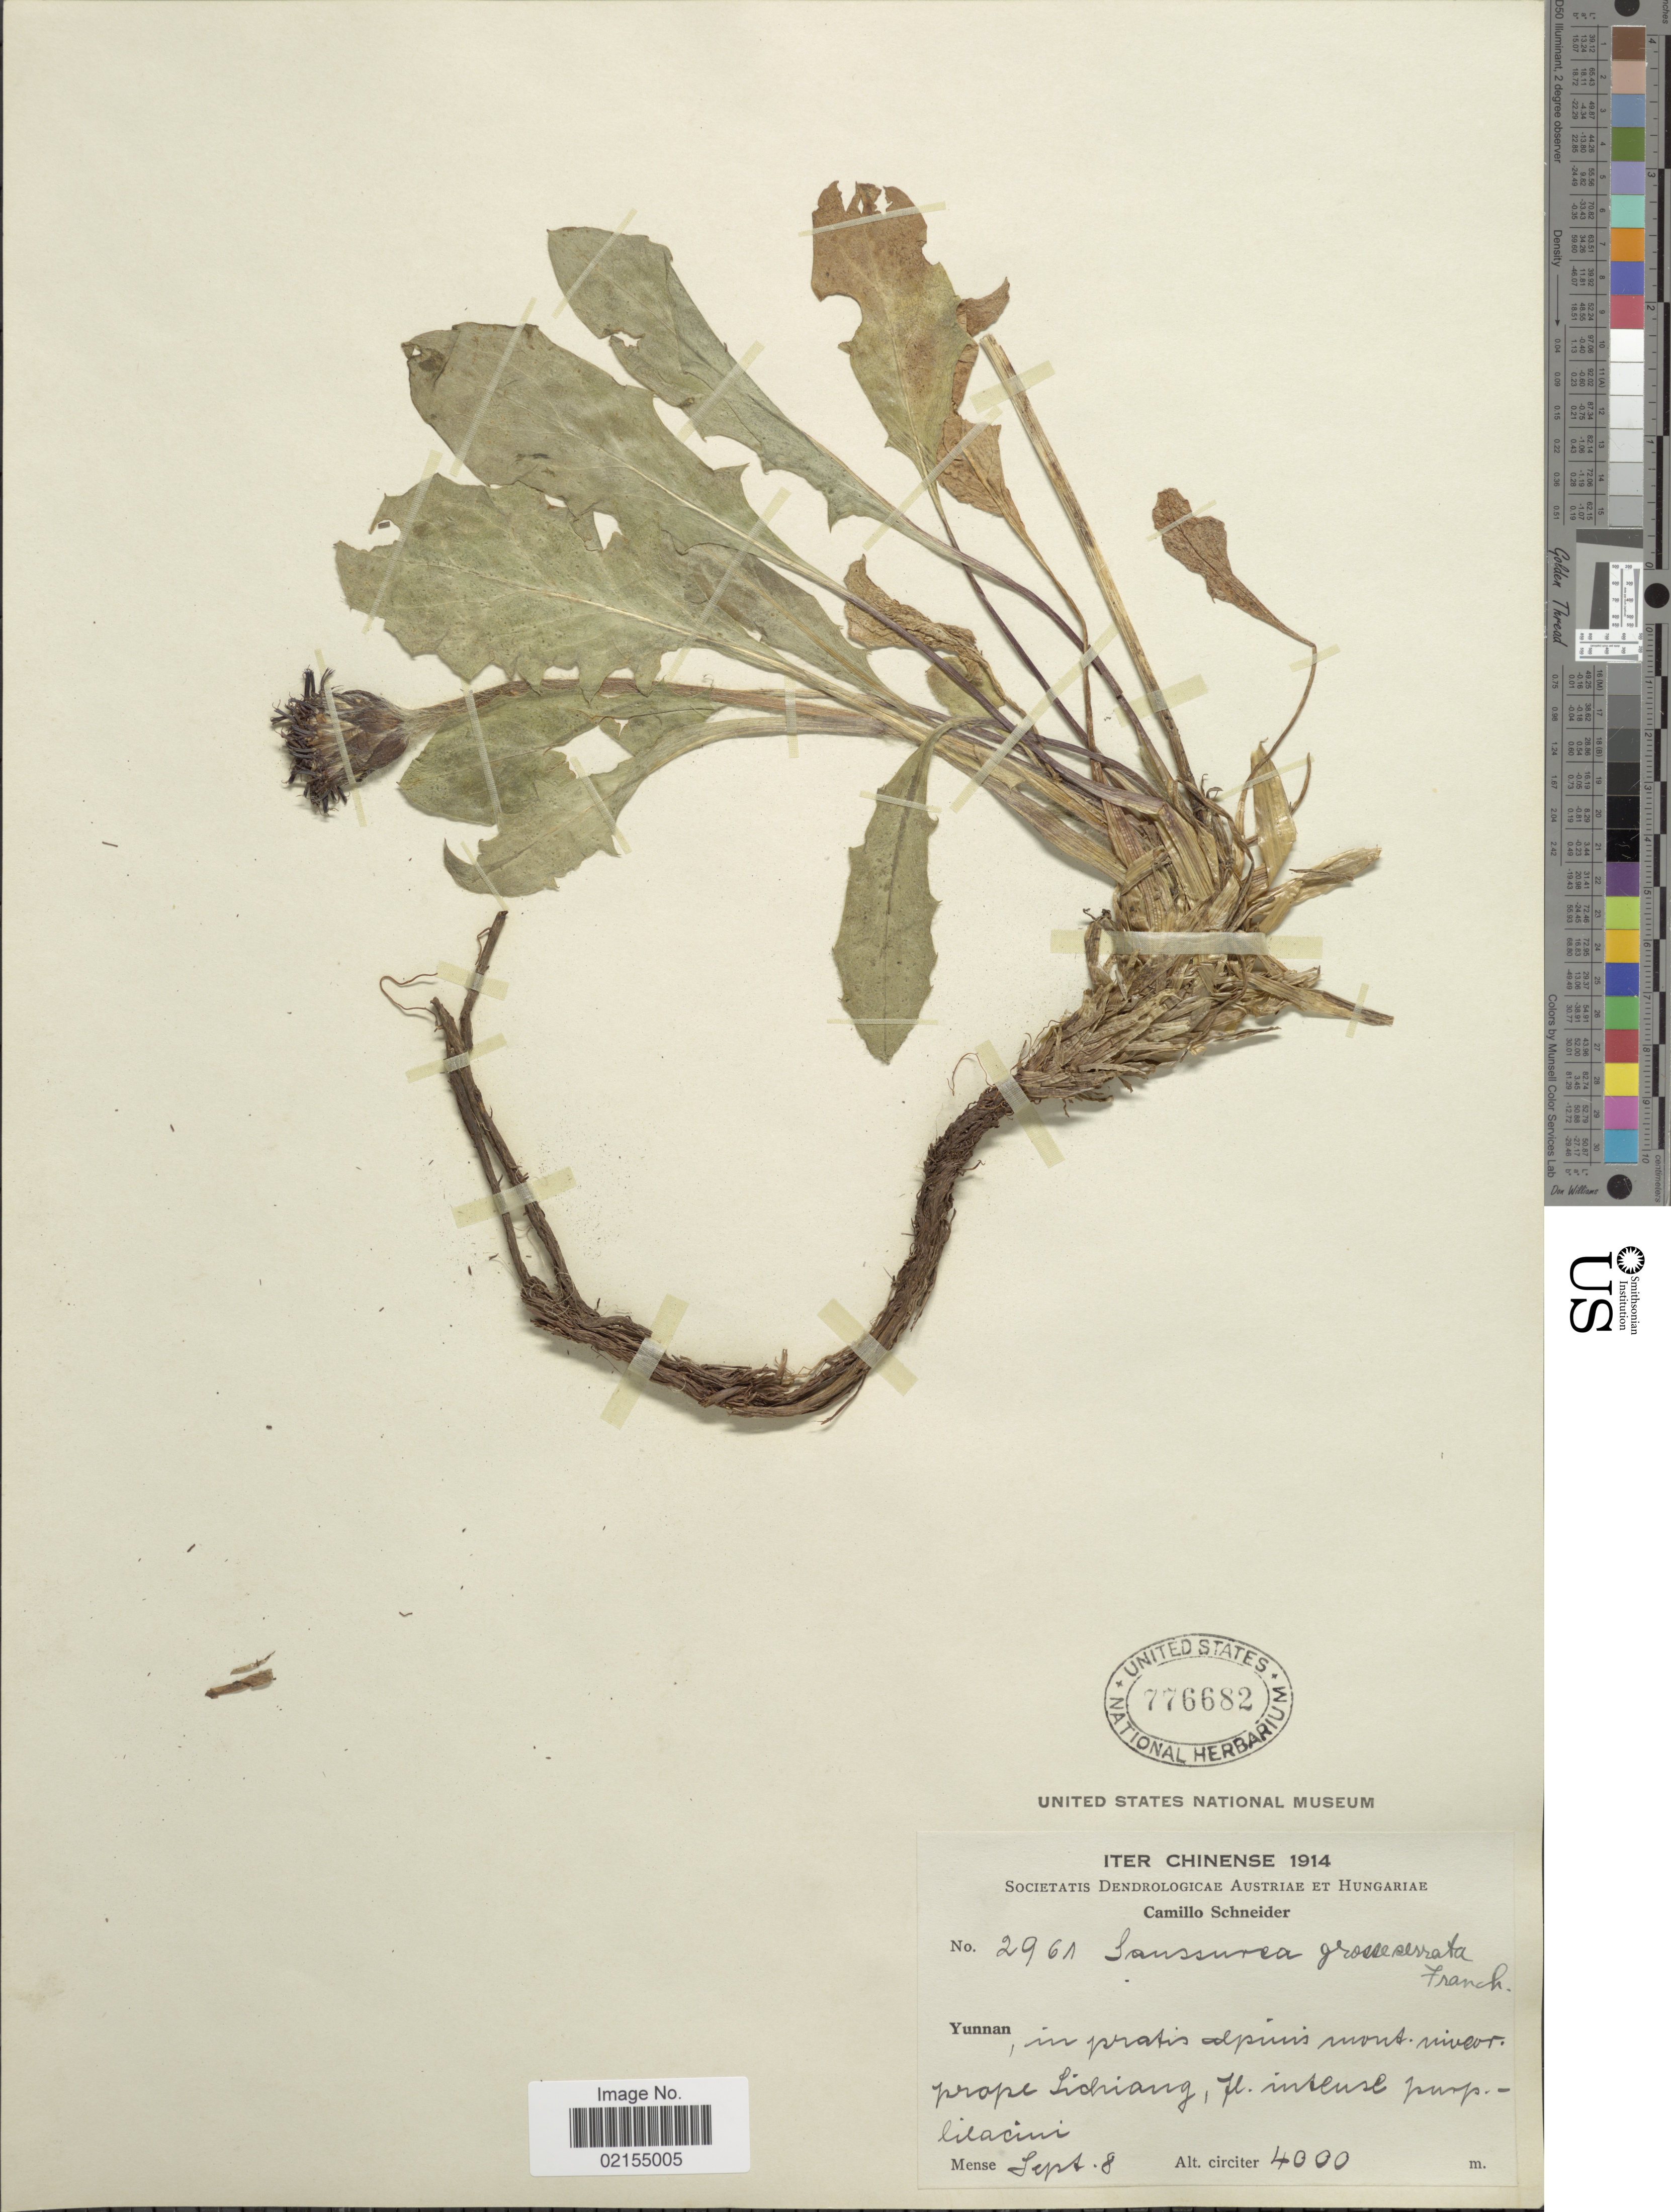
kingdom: Plantae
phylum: Tracheophyta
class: Magnoliopsida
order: Asterales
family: Asteraceae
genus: Saussurea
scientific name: Saussurea grosseserrata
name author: Franch.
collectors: C. K. Schneider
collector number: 2961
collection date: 1914-09-08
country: China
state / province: Yunnan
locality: Iter Chinense, Yunnan, in pratis alpinis mont. niveor. proppe Lichiang, fl. intense purp., lilacini [interpreted]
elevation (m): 4000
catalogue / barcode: US 776682